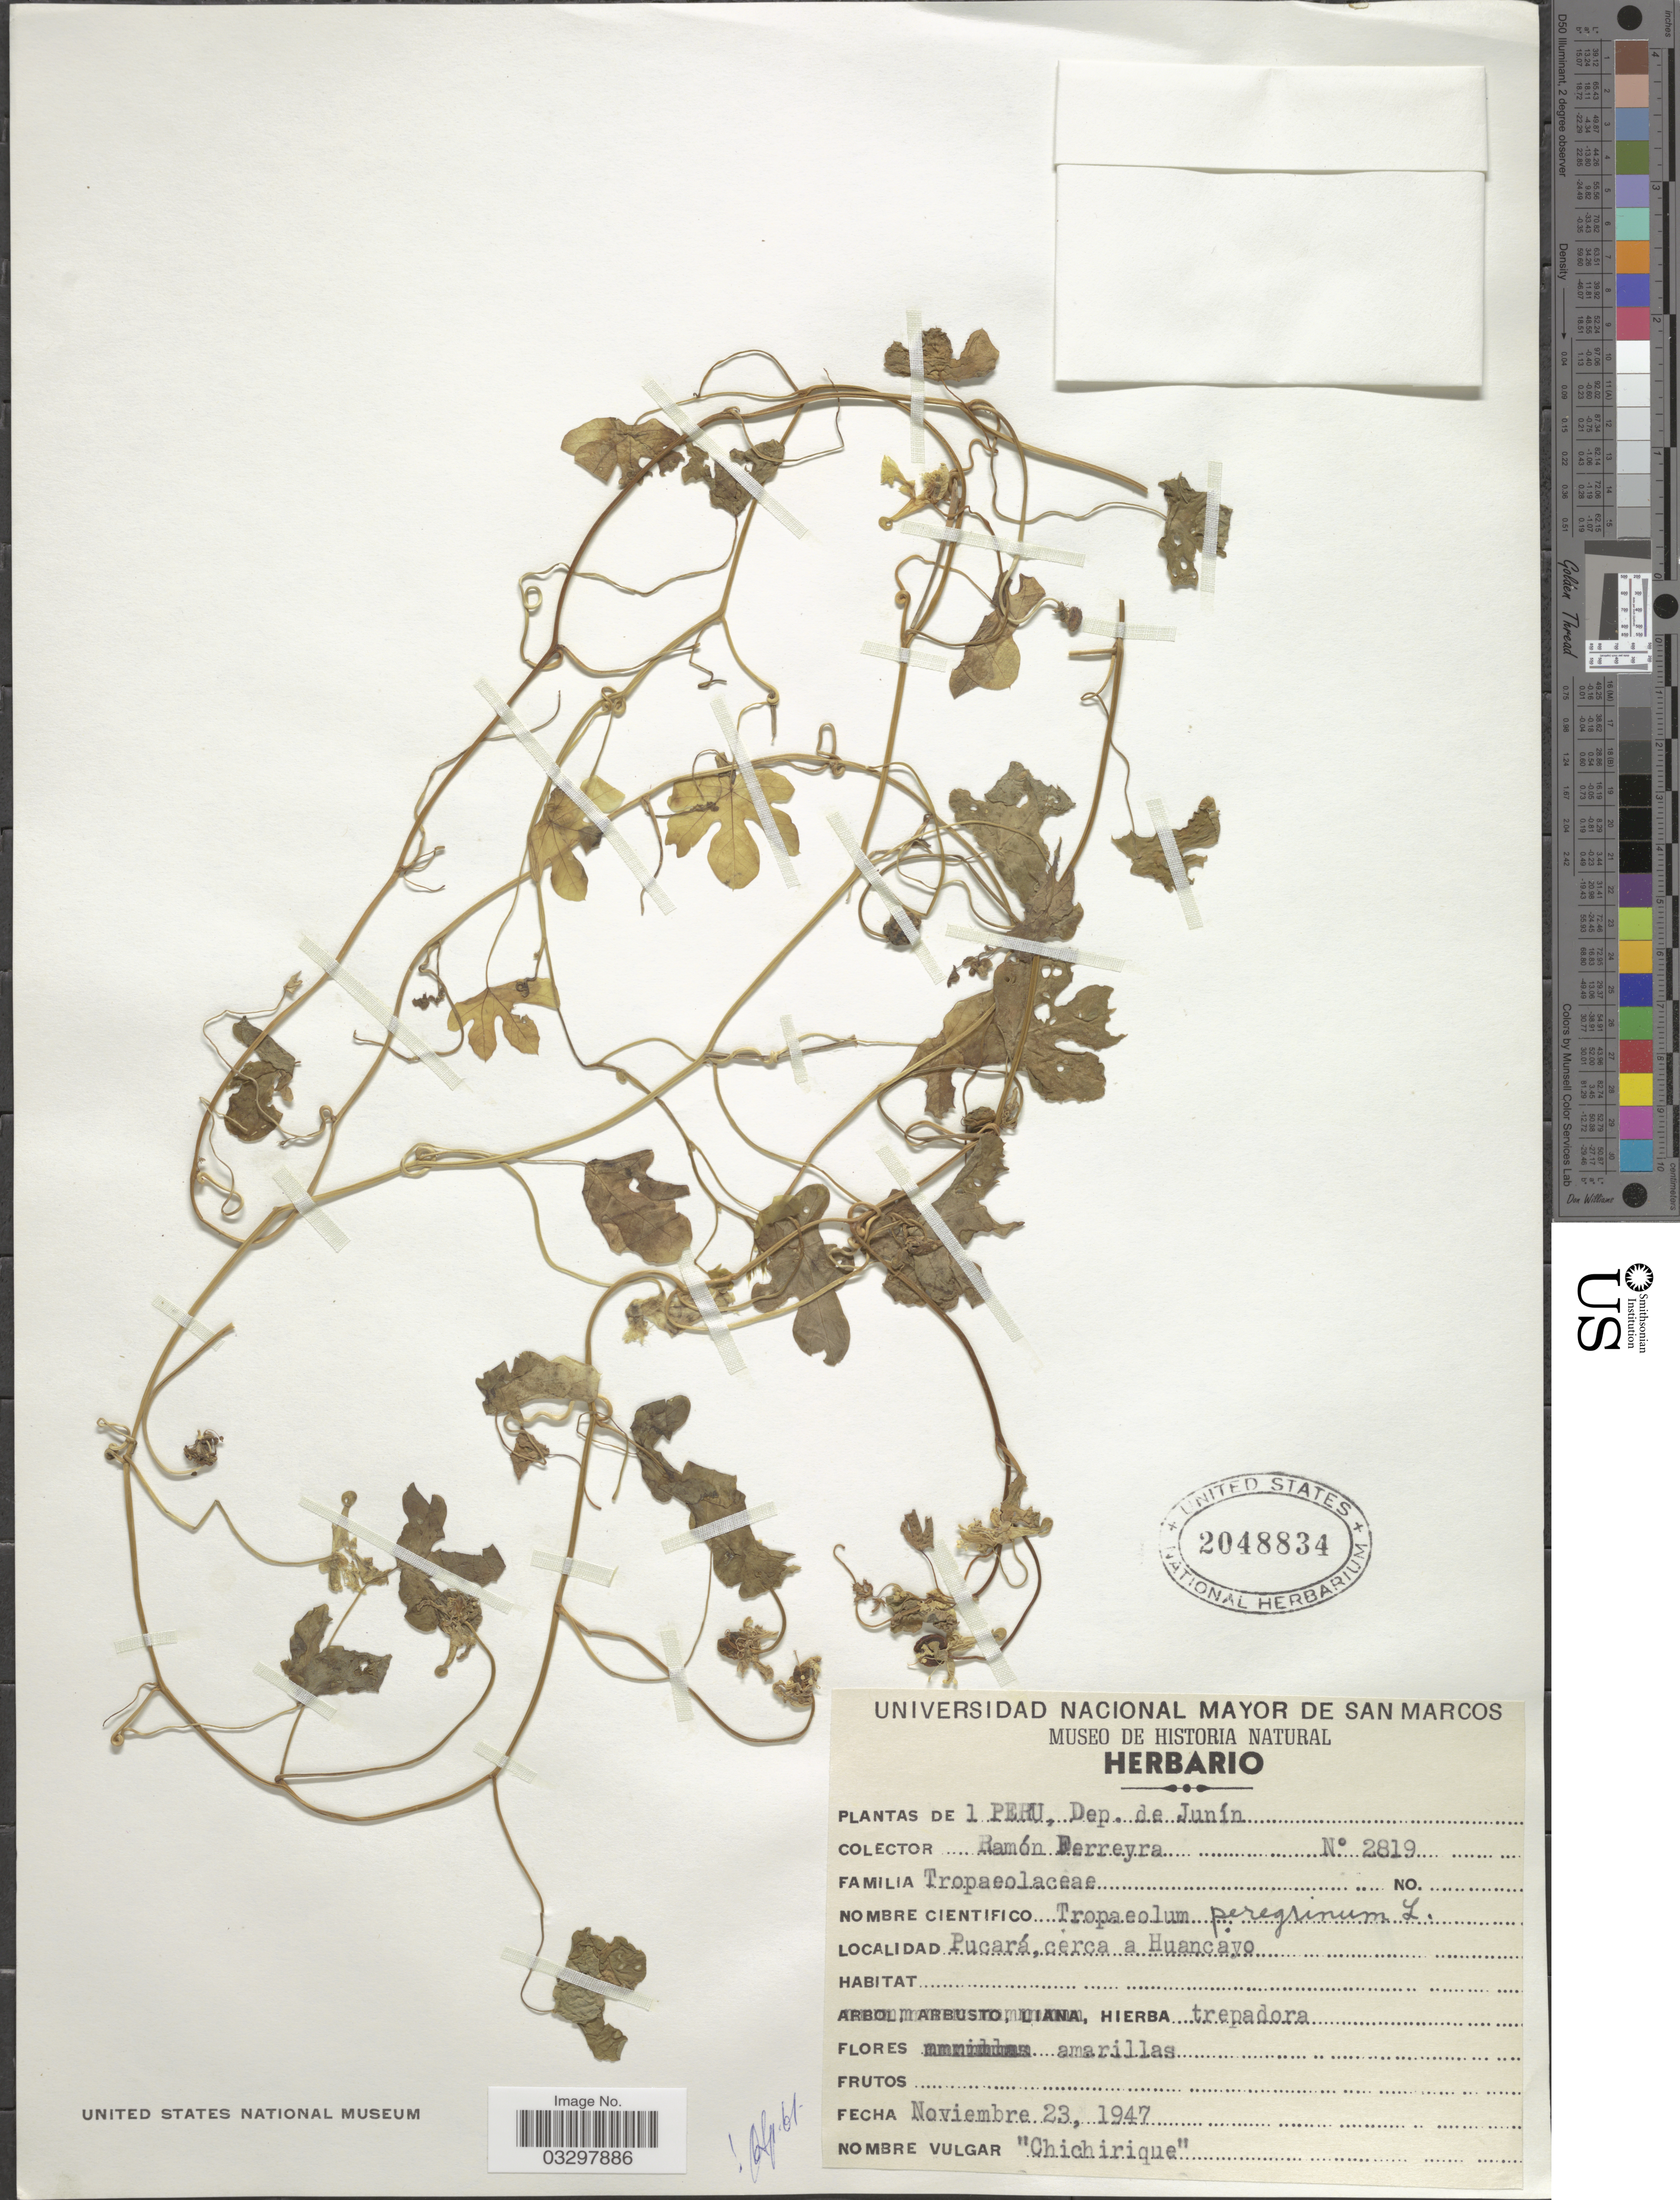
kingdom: Plantae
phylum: Tracheophyta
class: Magnoliopsida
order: Brassicales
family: Tropaeolaceae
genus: Tropaeolum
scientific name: Tropaeolum peregrinum var. peregrinum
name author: L.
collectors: R. A. Ferreyra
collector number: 2819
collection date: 1947-11-23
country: Peru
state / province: Junín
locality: Dep. de Junín, Pucará, cerca a Huancáyo.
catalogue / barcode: US 2048834